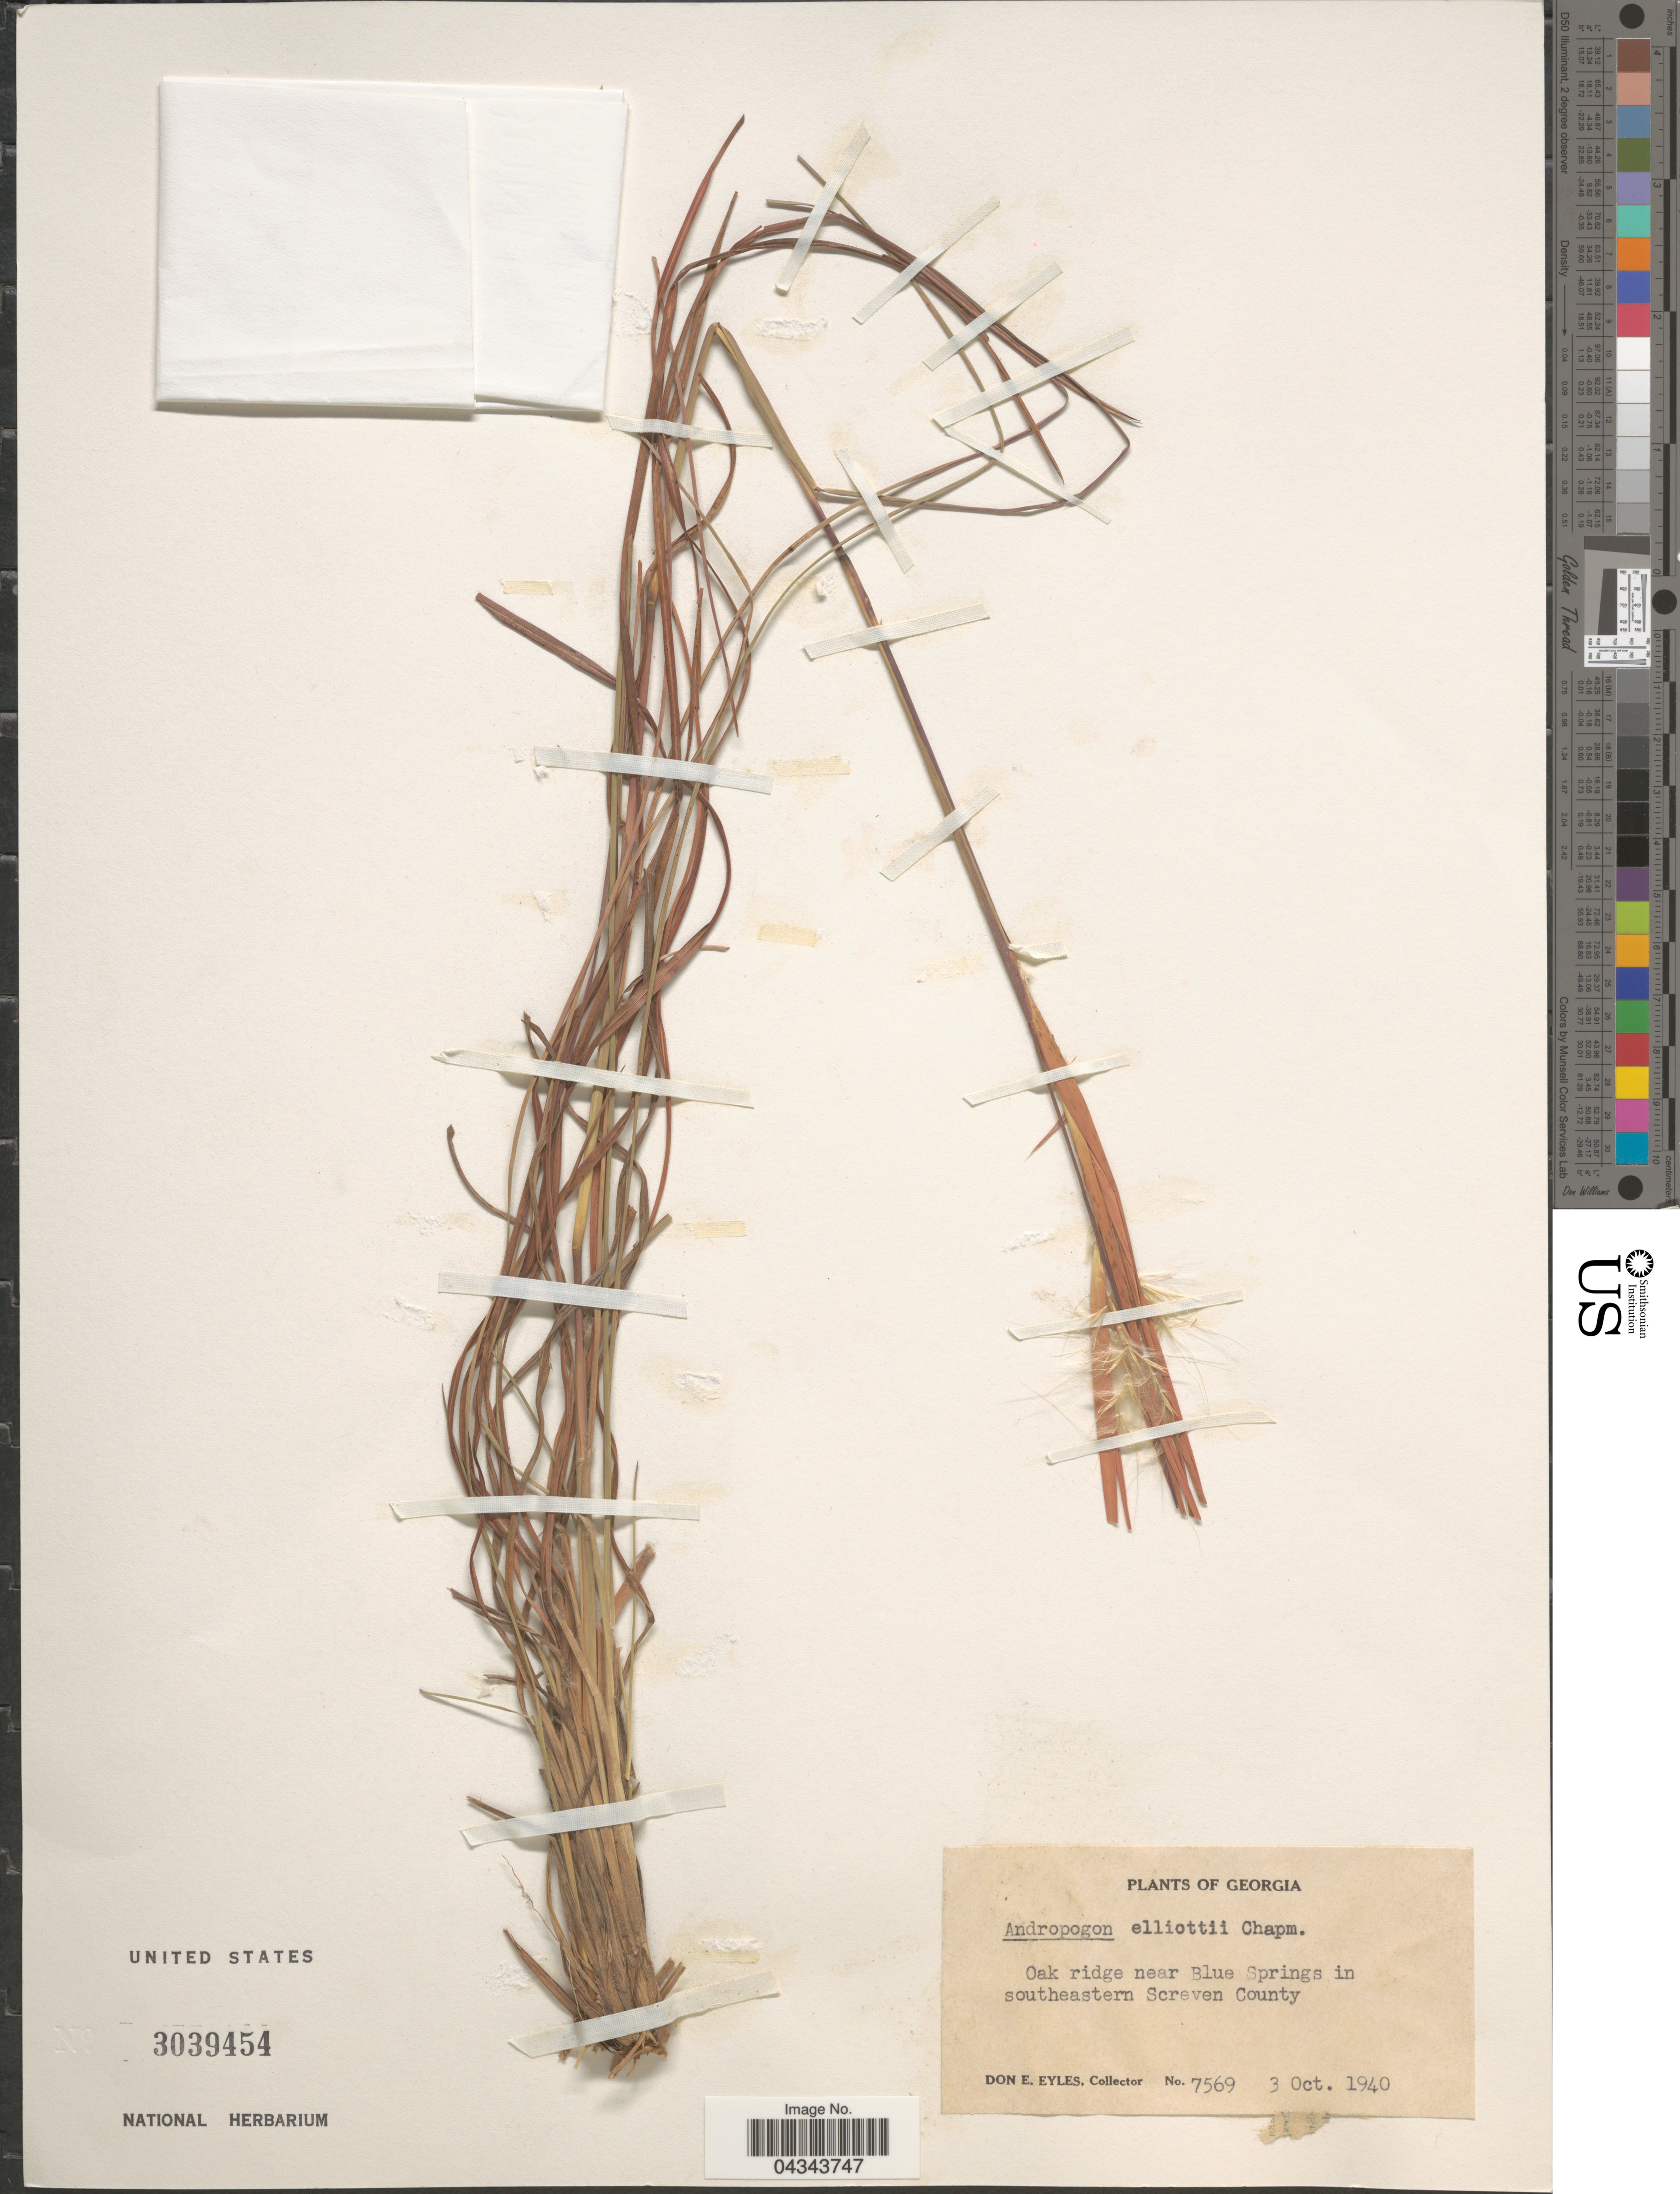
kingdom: Plantae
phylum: Tracheophyta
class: Liliopsida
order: Poales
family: Poaceae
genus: Andropogon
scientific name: Andropogon ternarius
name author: Michx.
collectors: D. Eyles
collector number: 7569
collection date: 1940-10-03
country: United States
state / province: Georgia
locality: Oak ridge near Blue Springs in southeastern Screven County.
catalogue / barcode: US 3039454